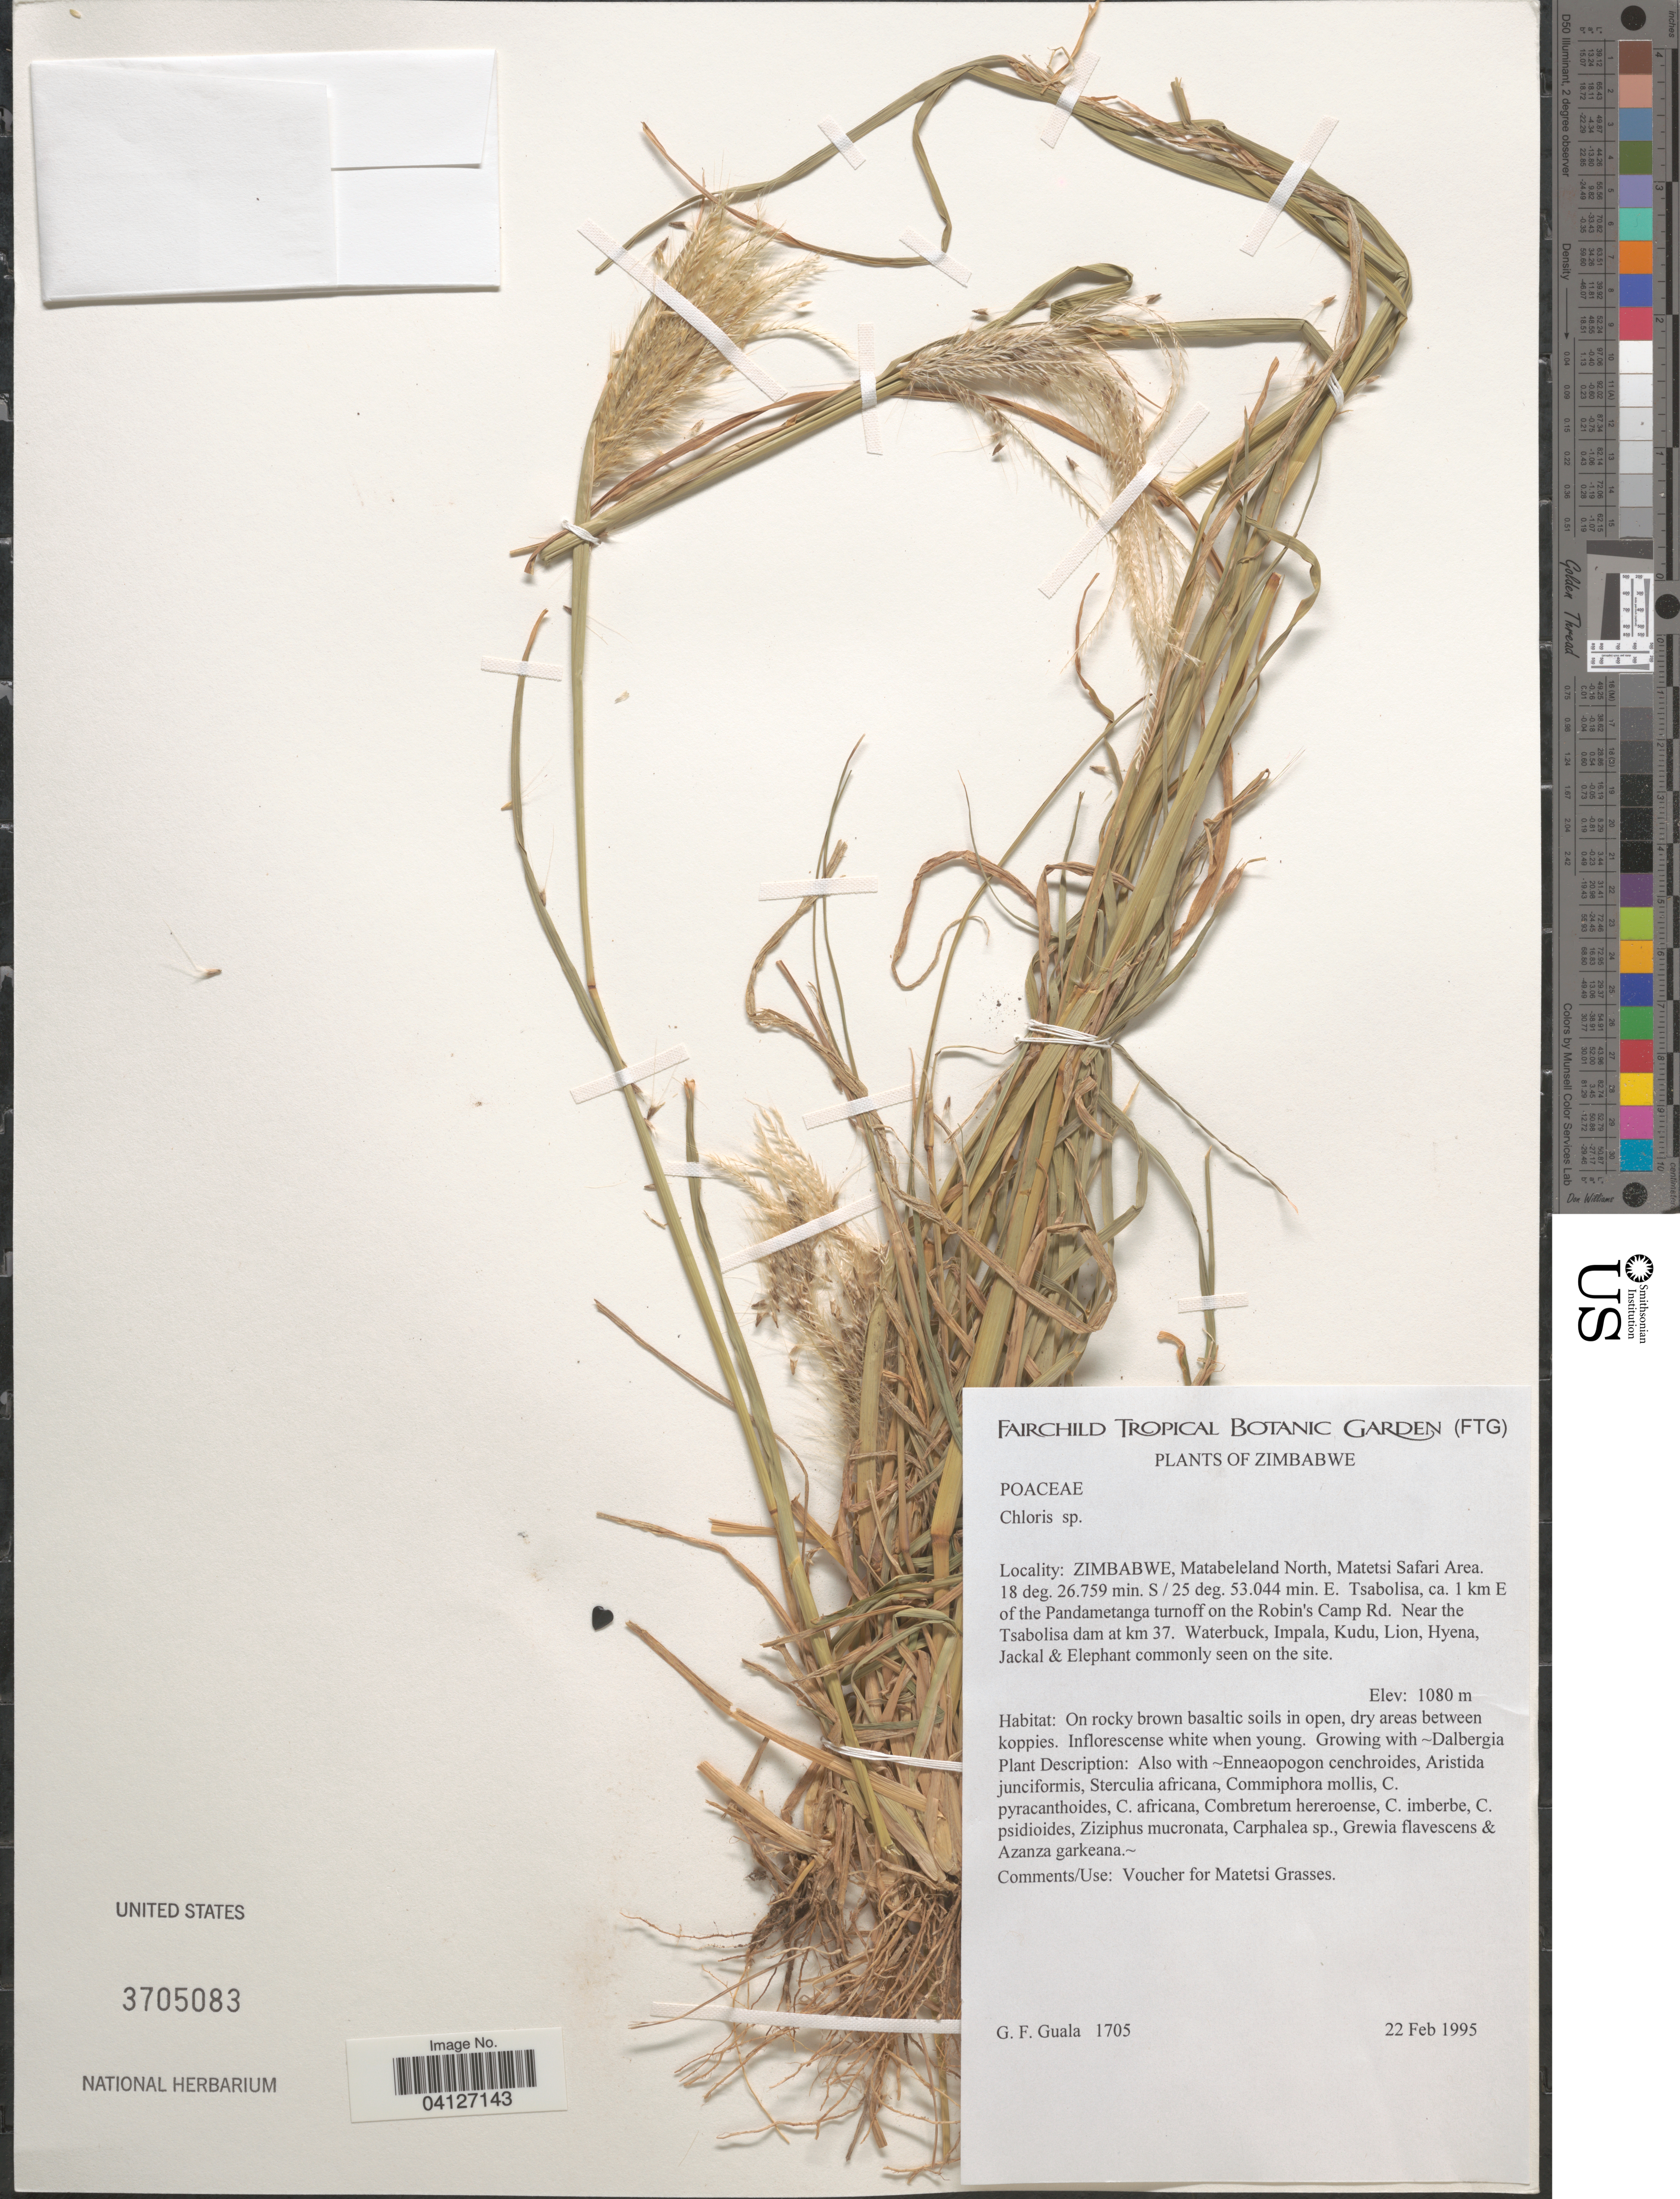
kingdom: Plantae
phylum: Tracheophyta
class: Liliopsida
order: Poales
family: Poaceae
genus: Chloris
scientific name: Chloris sp.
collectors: G. Guala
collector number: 1705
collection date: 1995-02-22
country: Zimbabwe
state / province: Matabeleland North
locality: Matetsi Safari Area. Tsabolisa, ca. 1 km E of the Pandametanga turnoff on the Robin's Camp Rd. Near the Tsabolisa dam at km 37.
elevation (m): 1080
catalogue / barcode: US 3705083